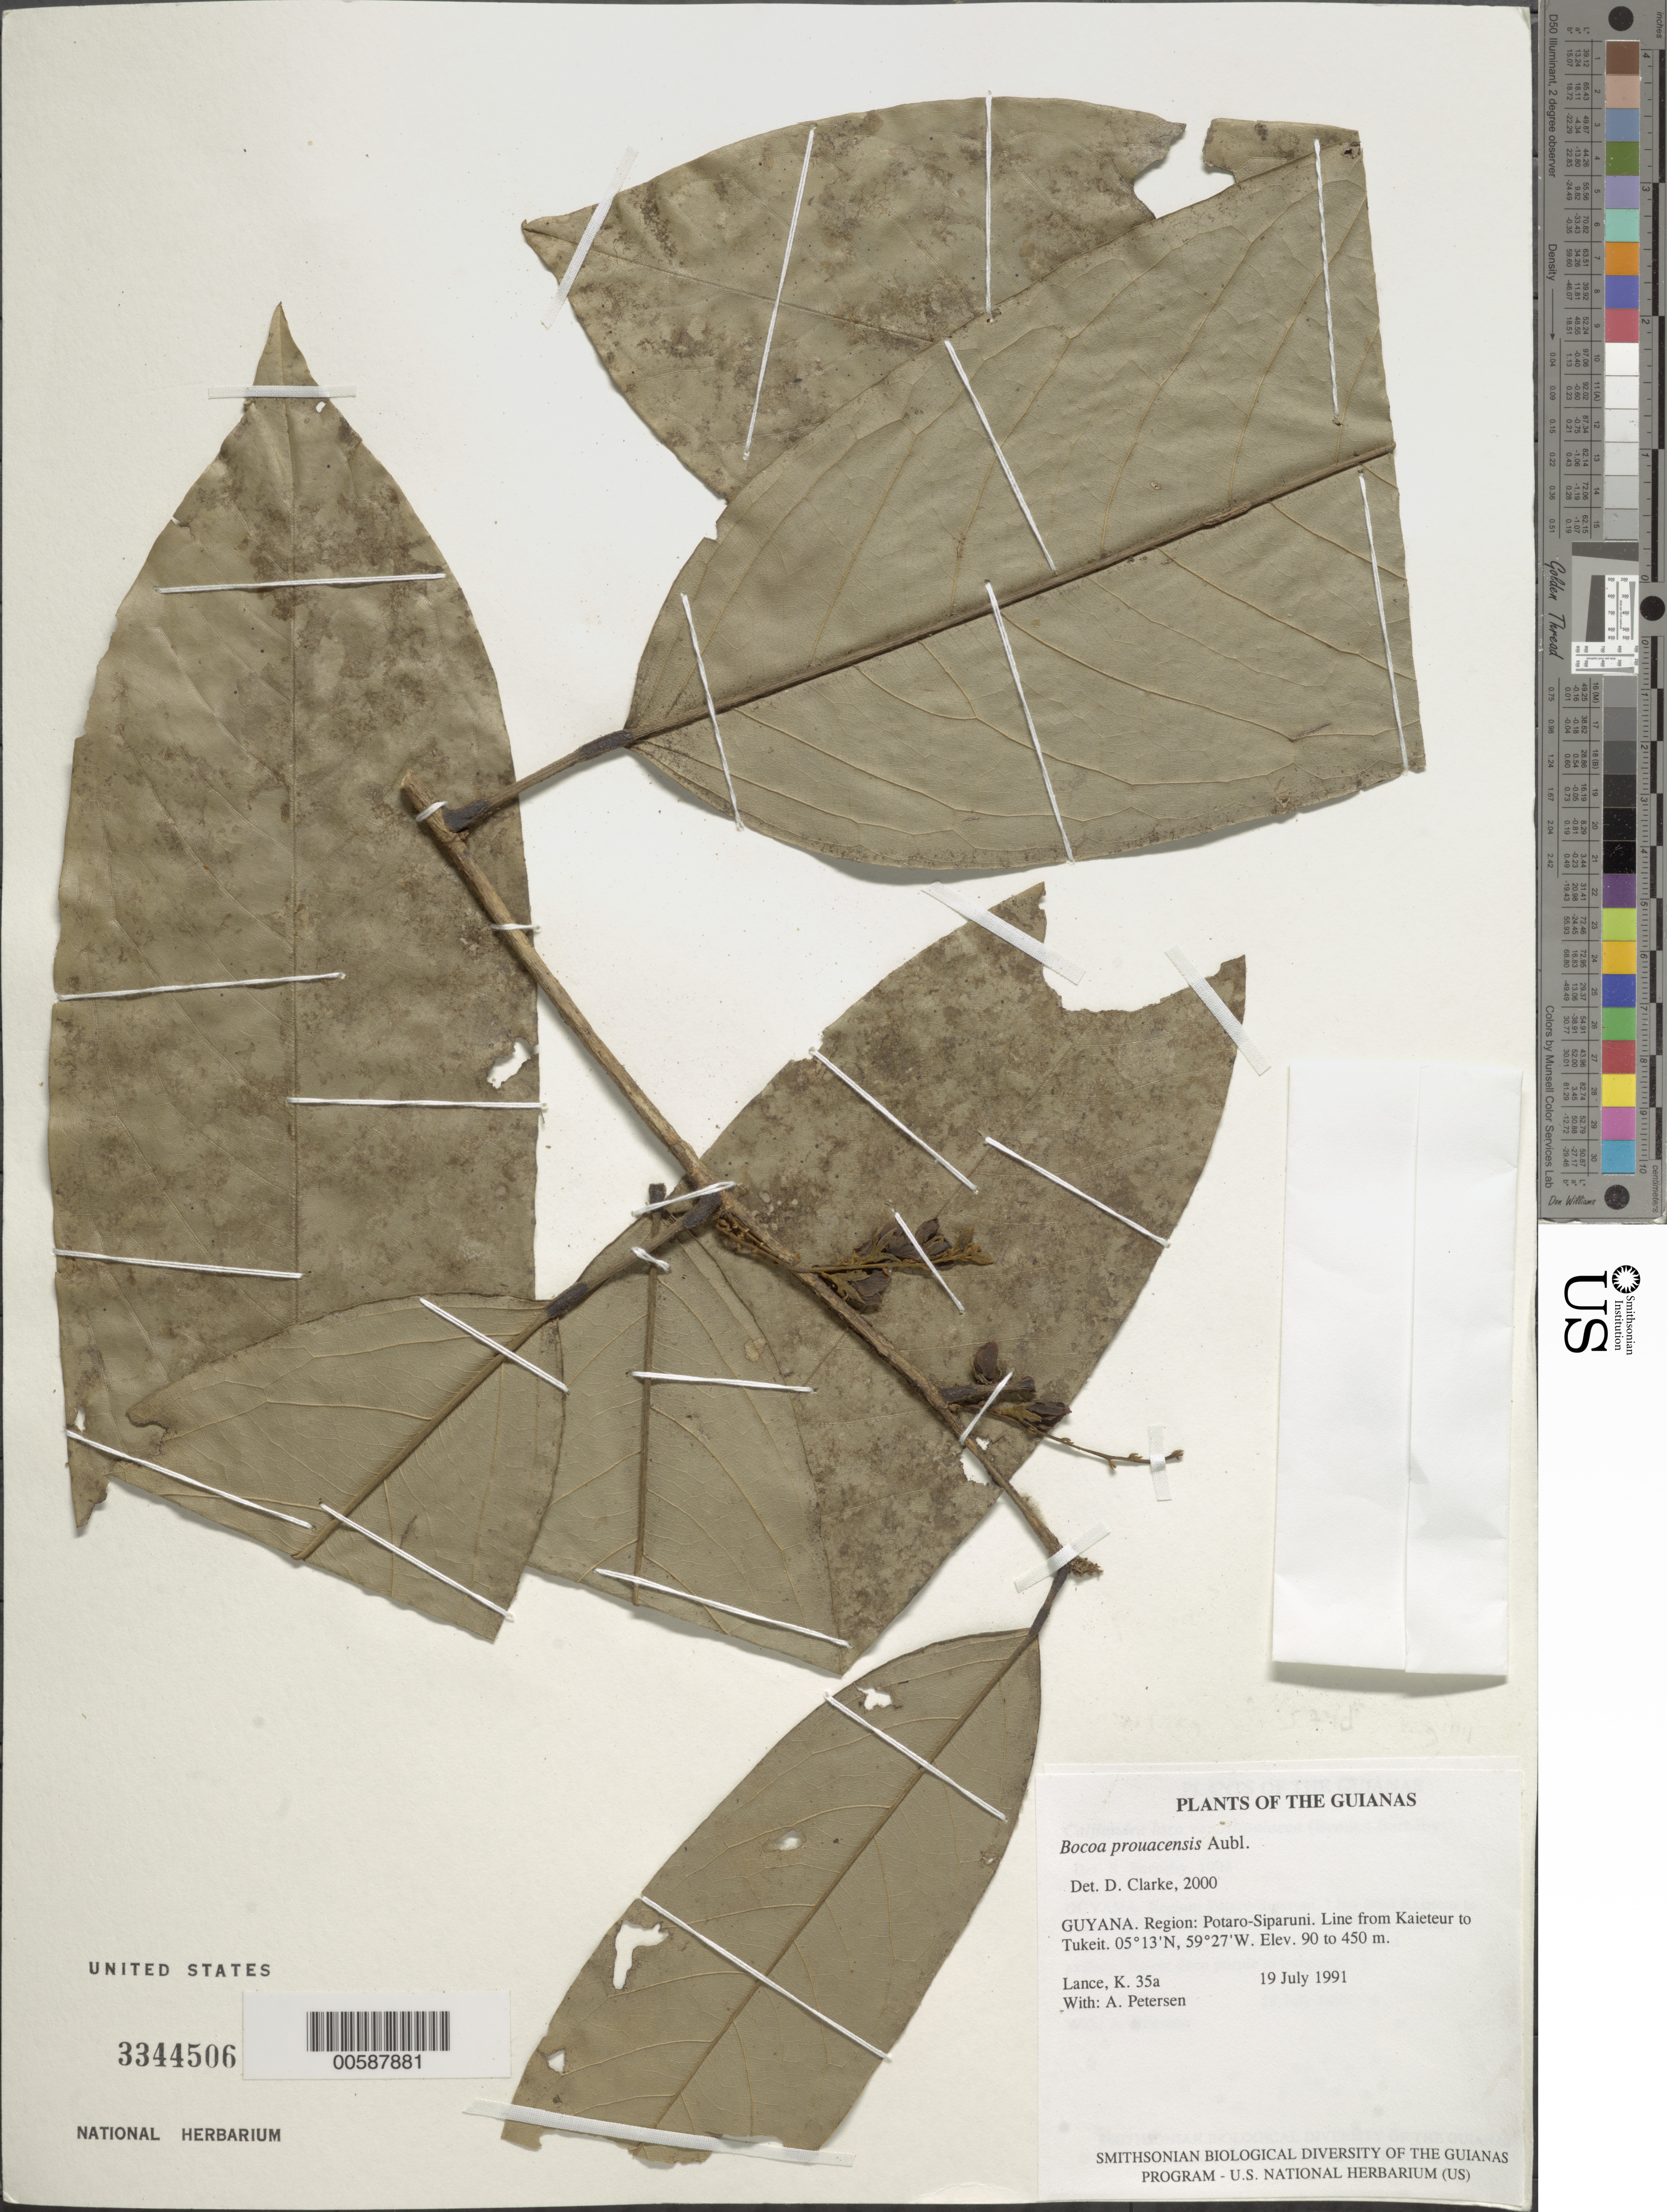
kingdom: Plantae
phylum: Tracheophyta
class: Magnoliopsida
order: Fabales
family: Fabaceae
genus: Bocoa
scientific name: Bocoa prouacensis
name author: Aubl.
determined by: Clarke, H. D., University of North Carolina (Asheville)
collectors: K. Lance & A. Petersen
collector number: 35 a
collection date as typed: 19 July 1991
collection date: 1991-07-19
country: Guyana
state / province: Potaro-Siparuni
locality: Line from Kaieteur to Tukeit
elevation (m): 90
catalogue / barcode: US 3344506